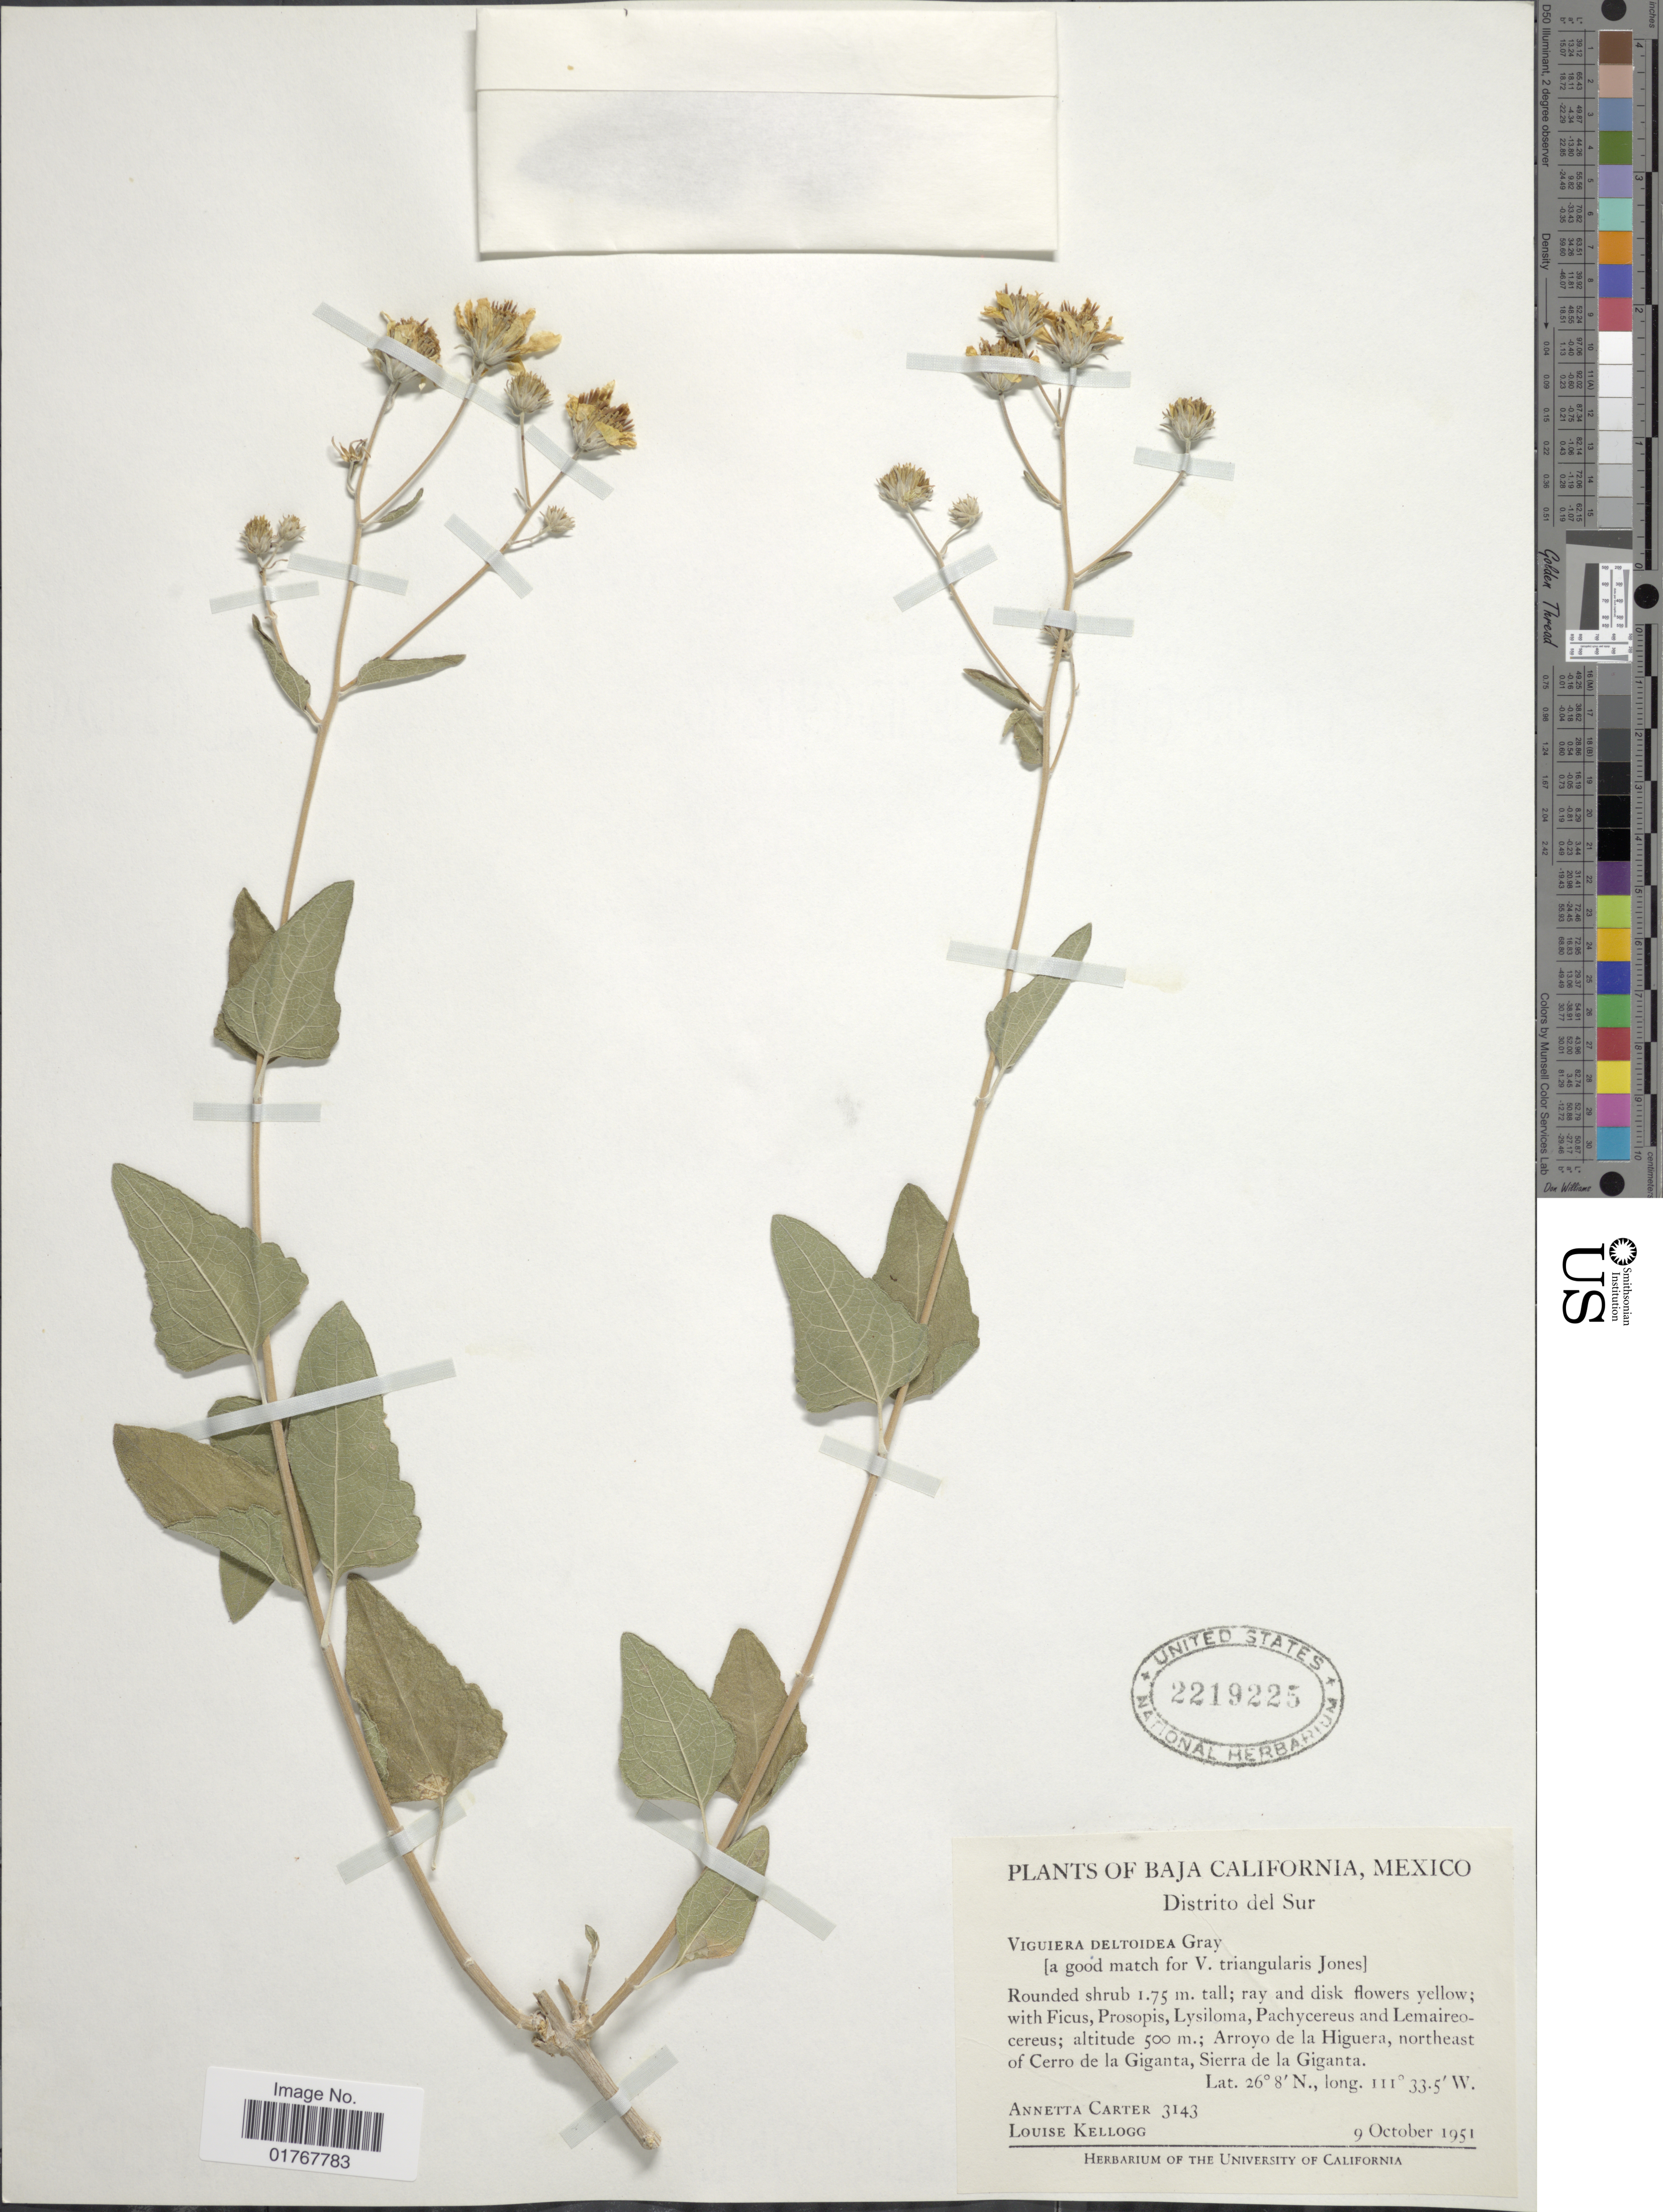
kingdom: Plantae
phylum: Tracheophyta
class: Magnoliopsida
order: Asterales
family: Asteraceae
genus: Viguiera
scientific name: Viguiera deltoidea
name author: A. Gray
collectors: A. Carter & L. Kellogg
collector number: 3143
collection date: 1951-10-09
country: Mexico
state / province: Baja California Sur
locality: Distrito del Sur, Arroyo de la Higuera, northeast of Cerro de la Giganta, Sierra de la Giganta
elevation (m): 500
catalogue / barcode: US 2219225